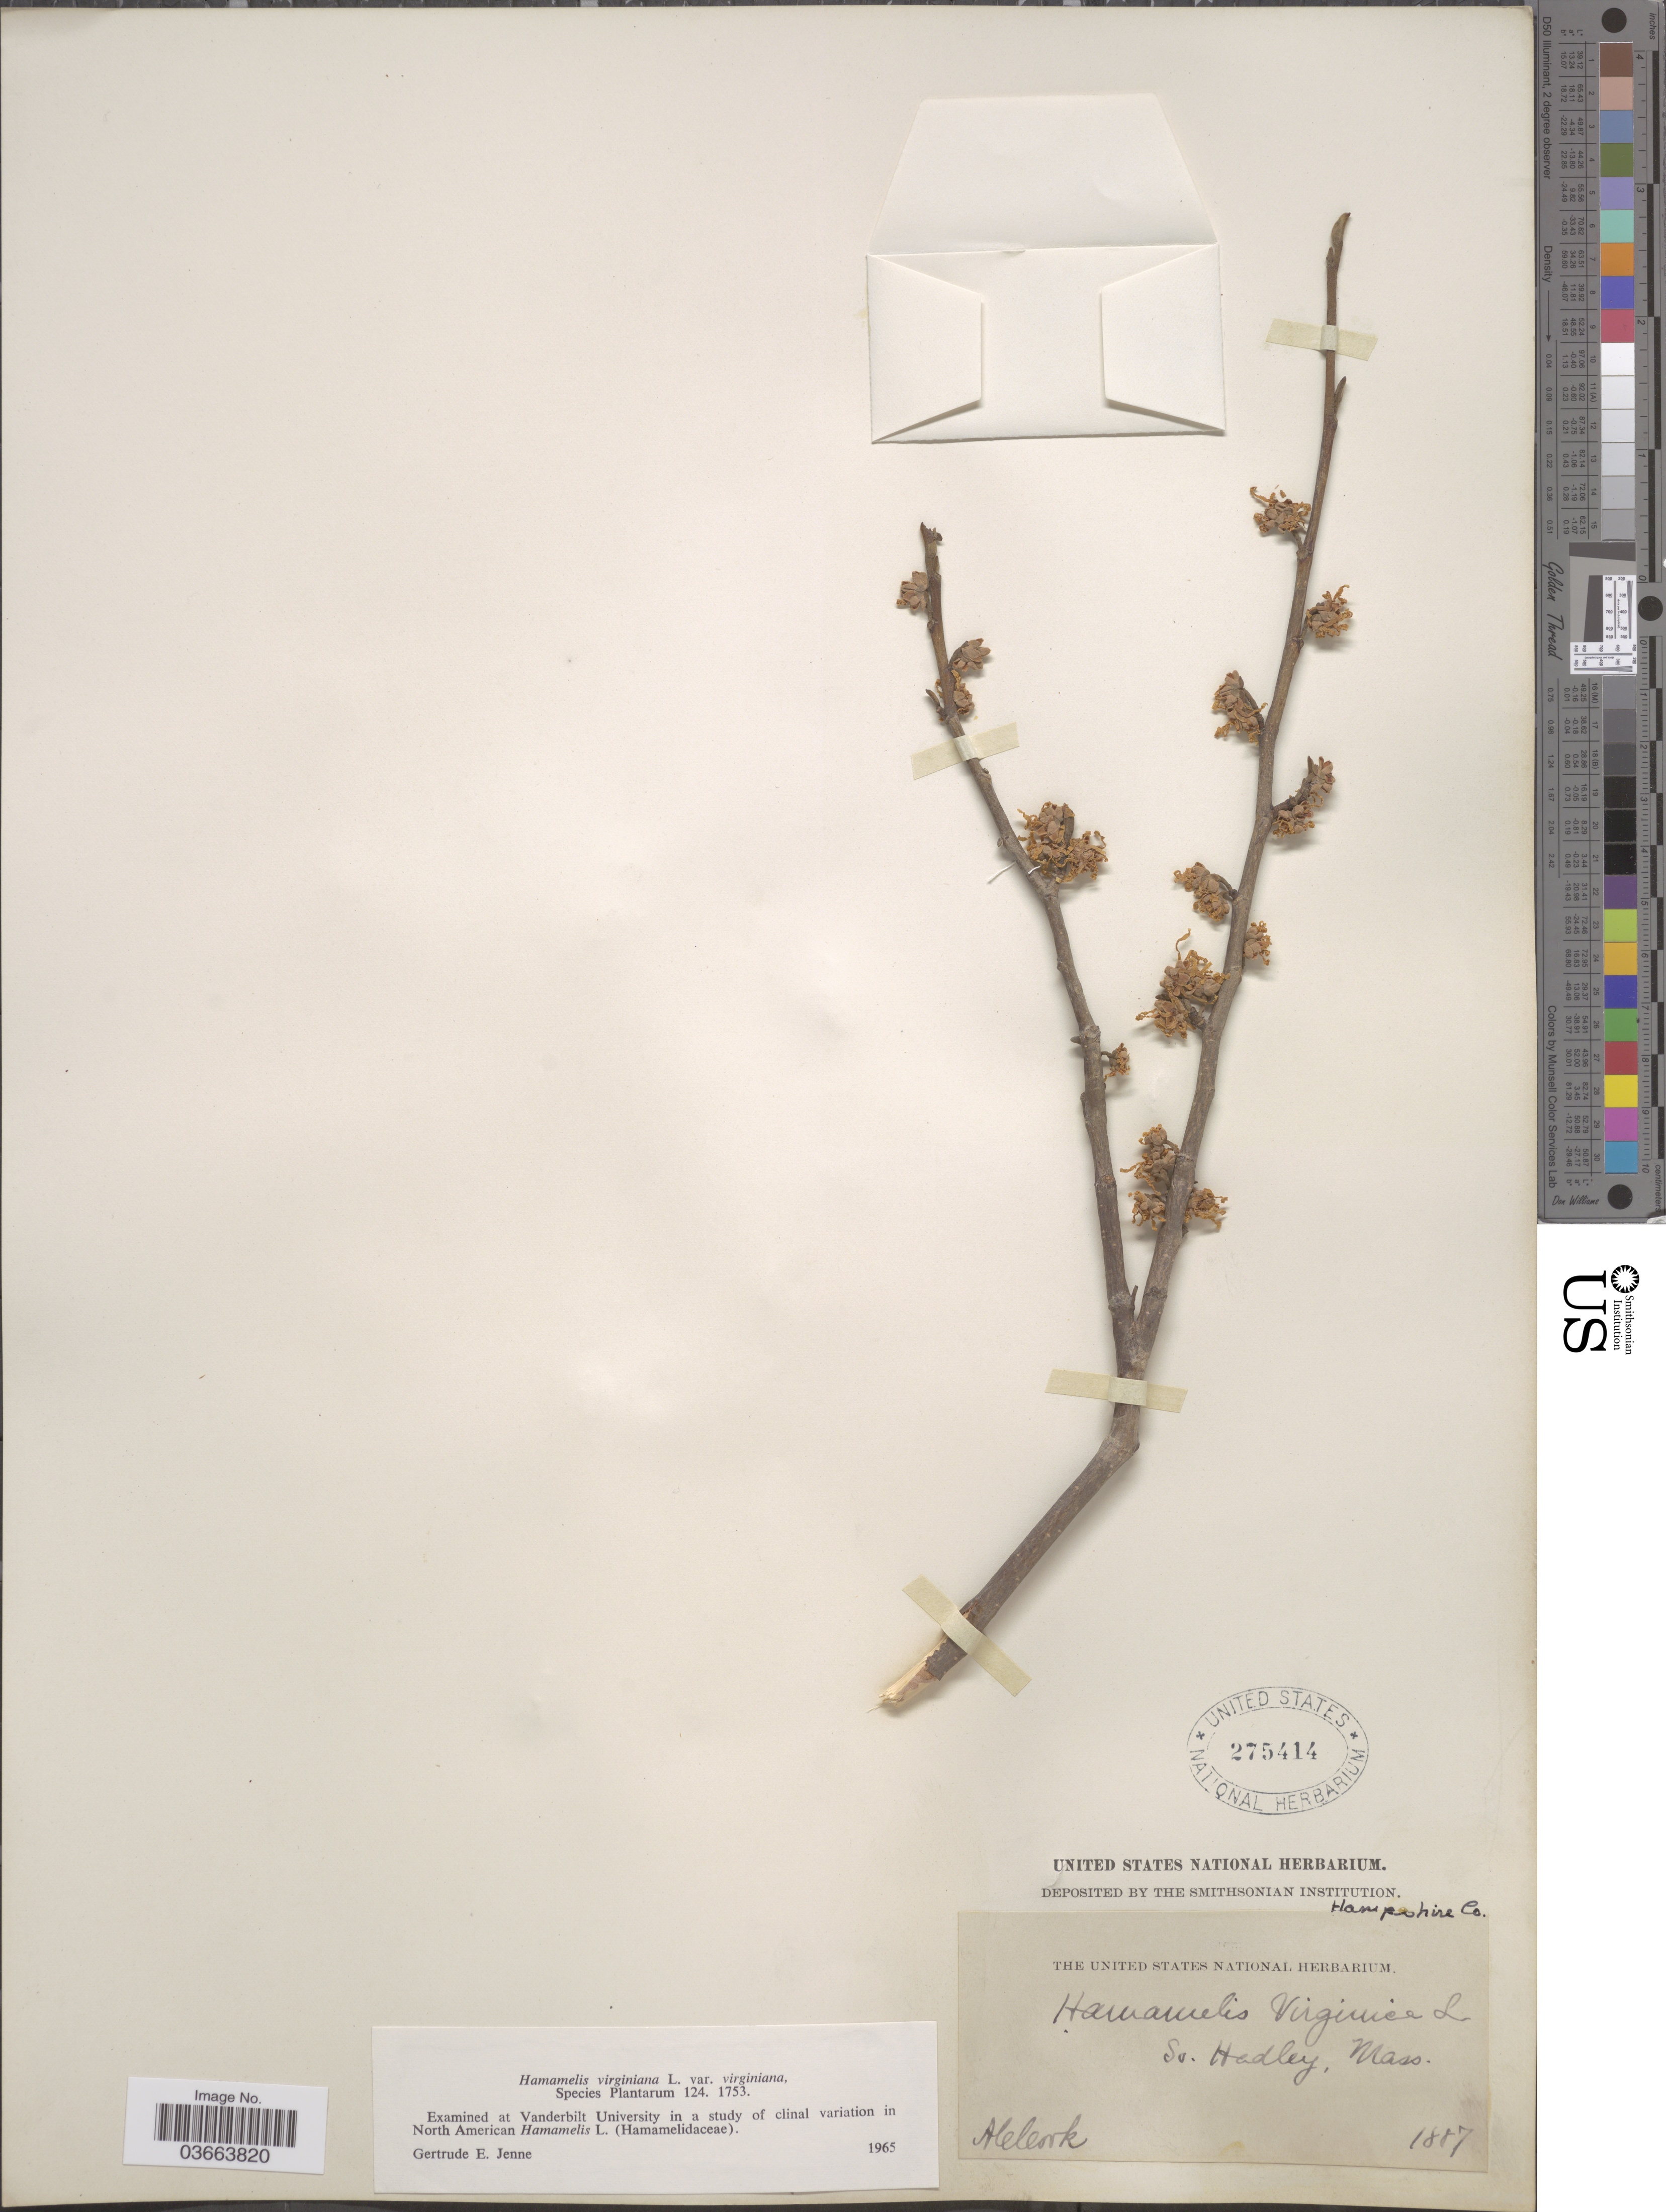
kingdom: Plantae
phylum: Tracheophyta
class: Magnoliopsida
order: Saxifragales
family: Hamamelidaceae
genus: Hamamelis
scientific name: Hamamelis virginiana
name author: L.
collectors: A. Cook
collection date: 1887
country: United States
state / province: Massachusetts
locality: So. Hadley. Hampshire Co.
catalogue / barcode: US 275414